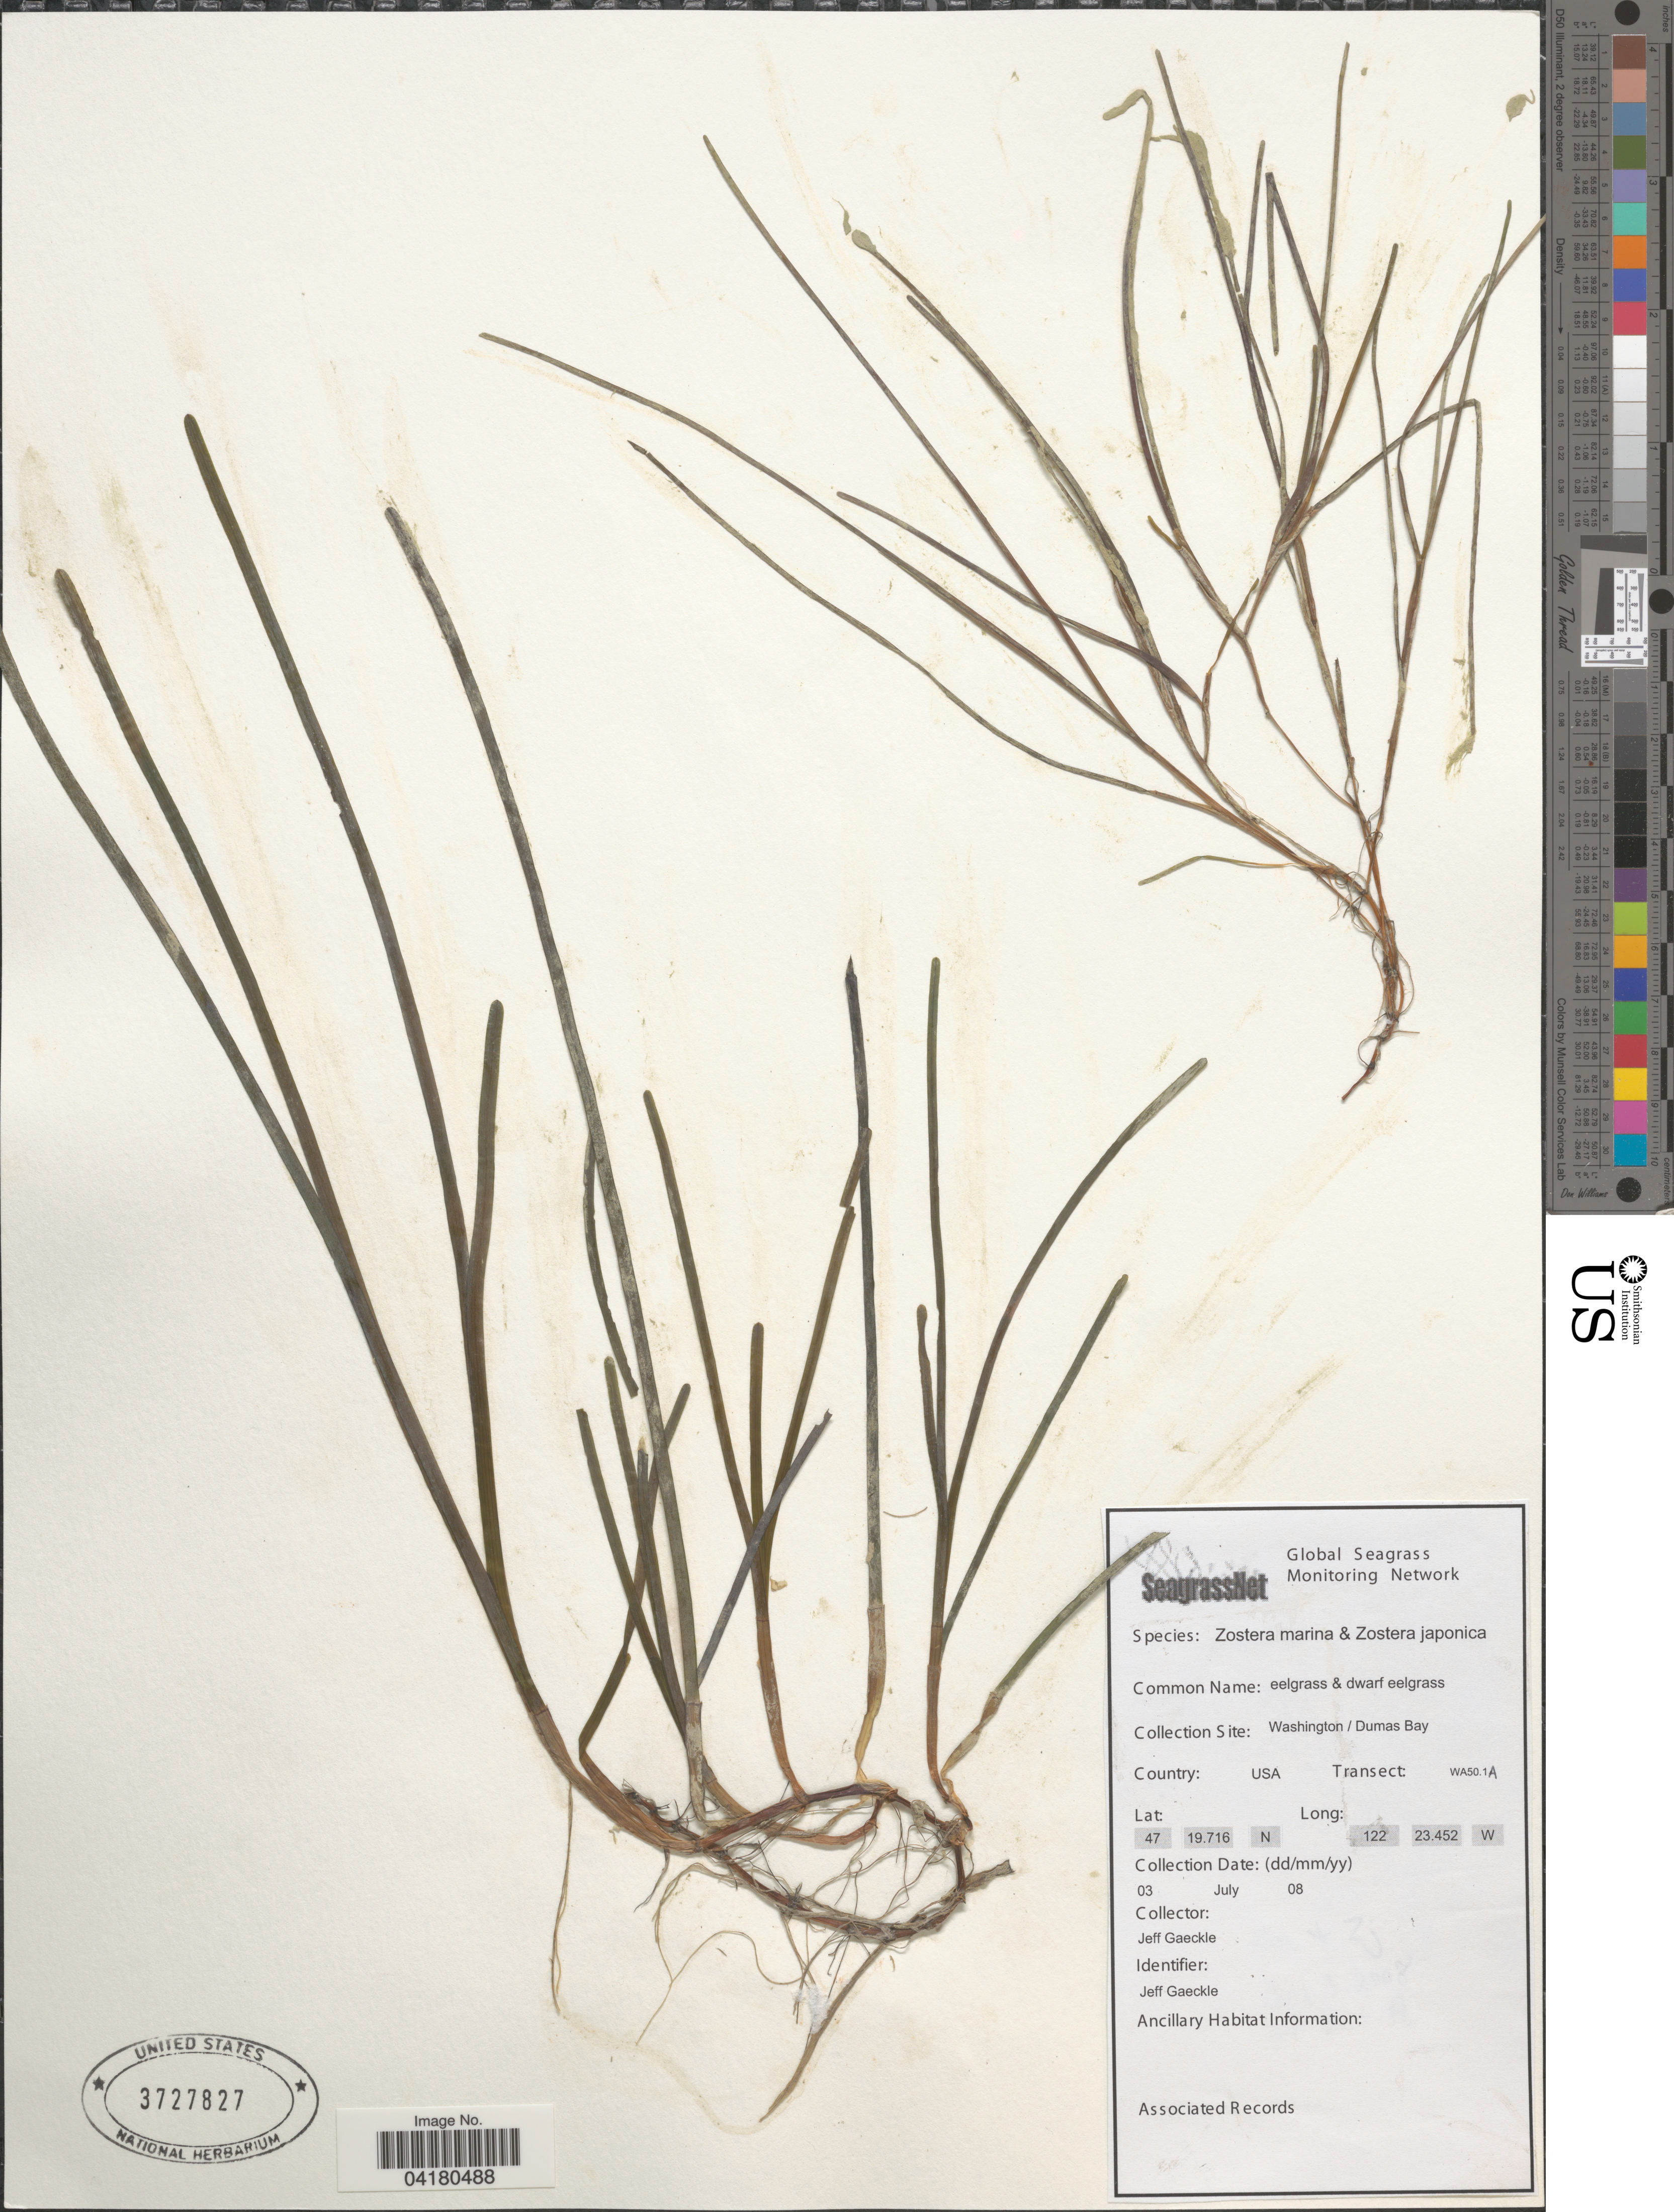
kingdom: Plantae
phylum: Tracheophyta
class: Liliopsida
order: Alismatales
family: Zosteraceae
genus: Zostera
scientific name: Zostera marina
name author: L.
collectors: J. Gaeckle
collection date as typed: Transcribed d/m/y: 3/7/8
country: United States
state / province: Washington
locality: Collection Site: Dumas Bay. Transect: WA50.1A.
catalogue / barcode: US 3727827